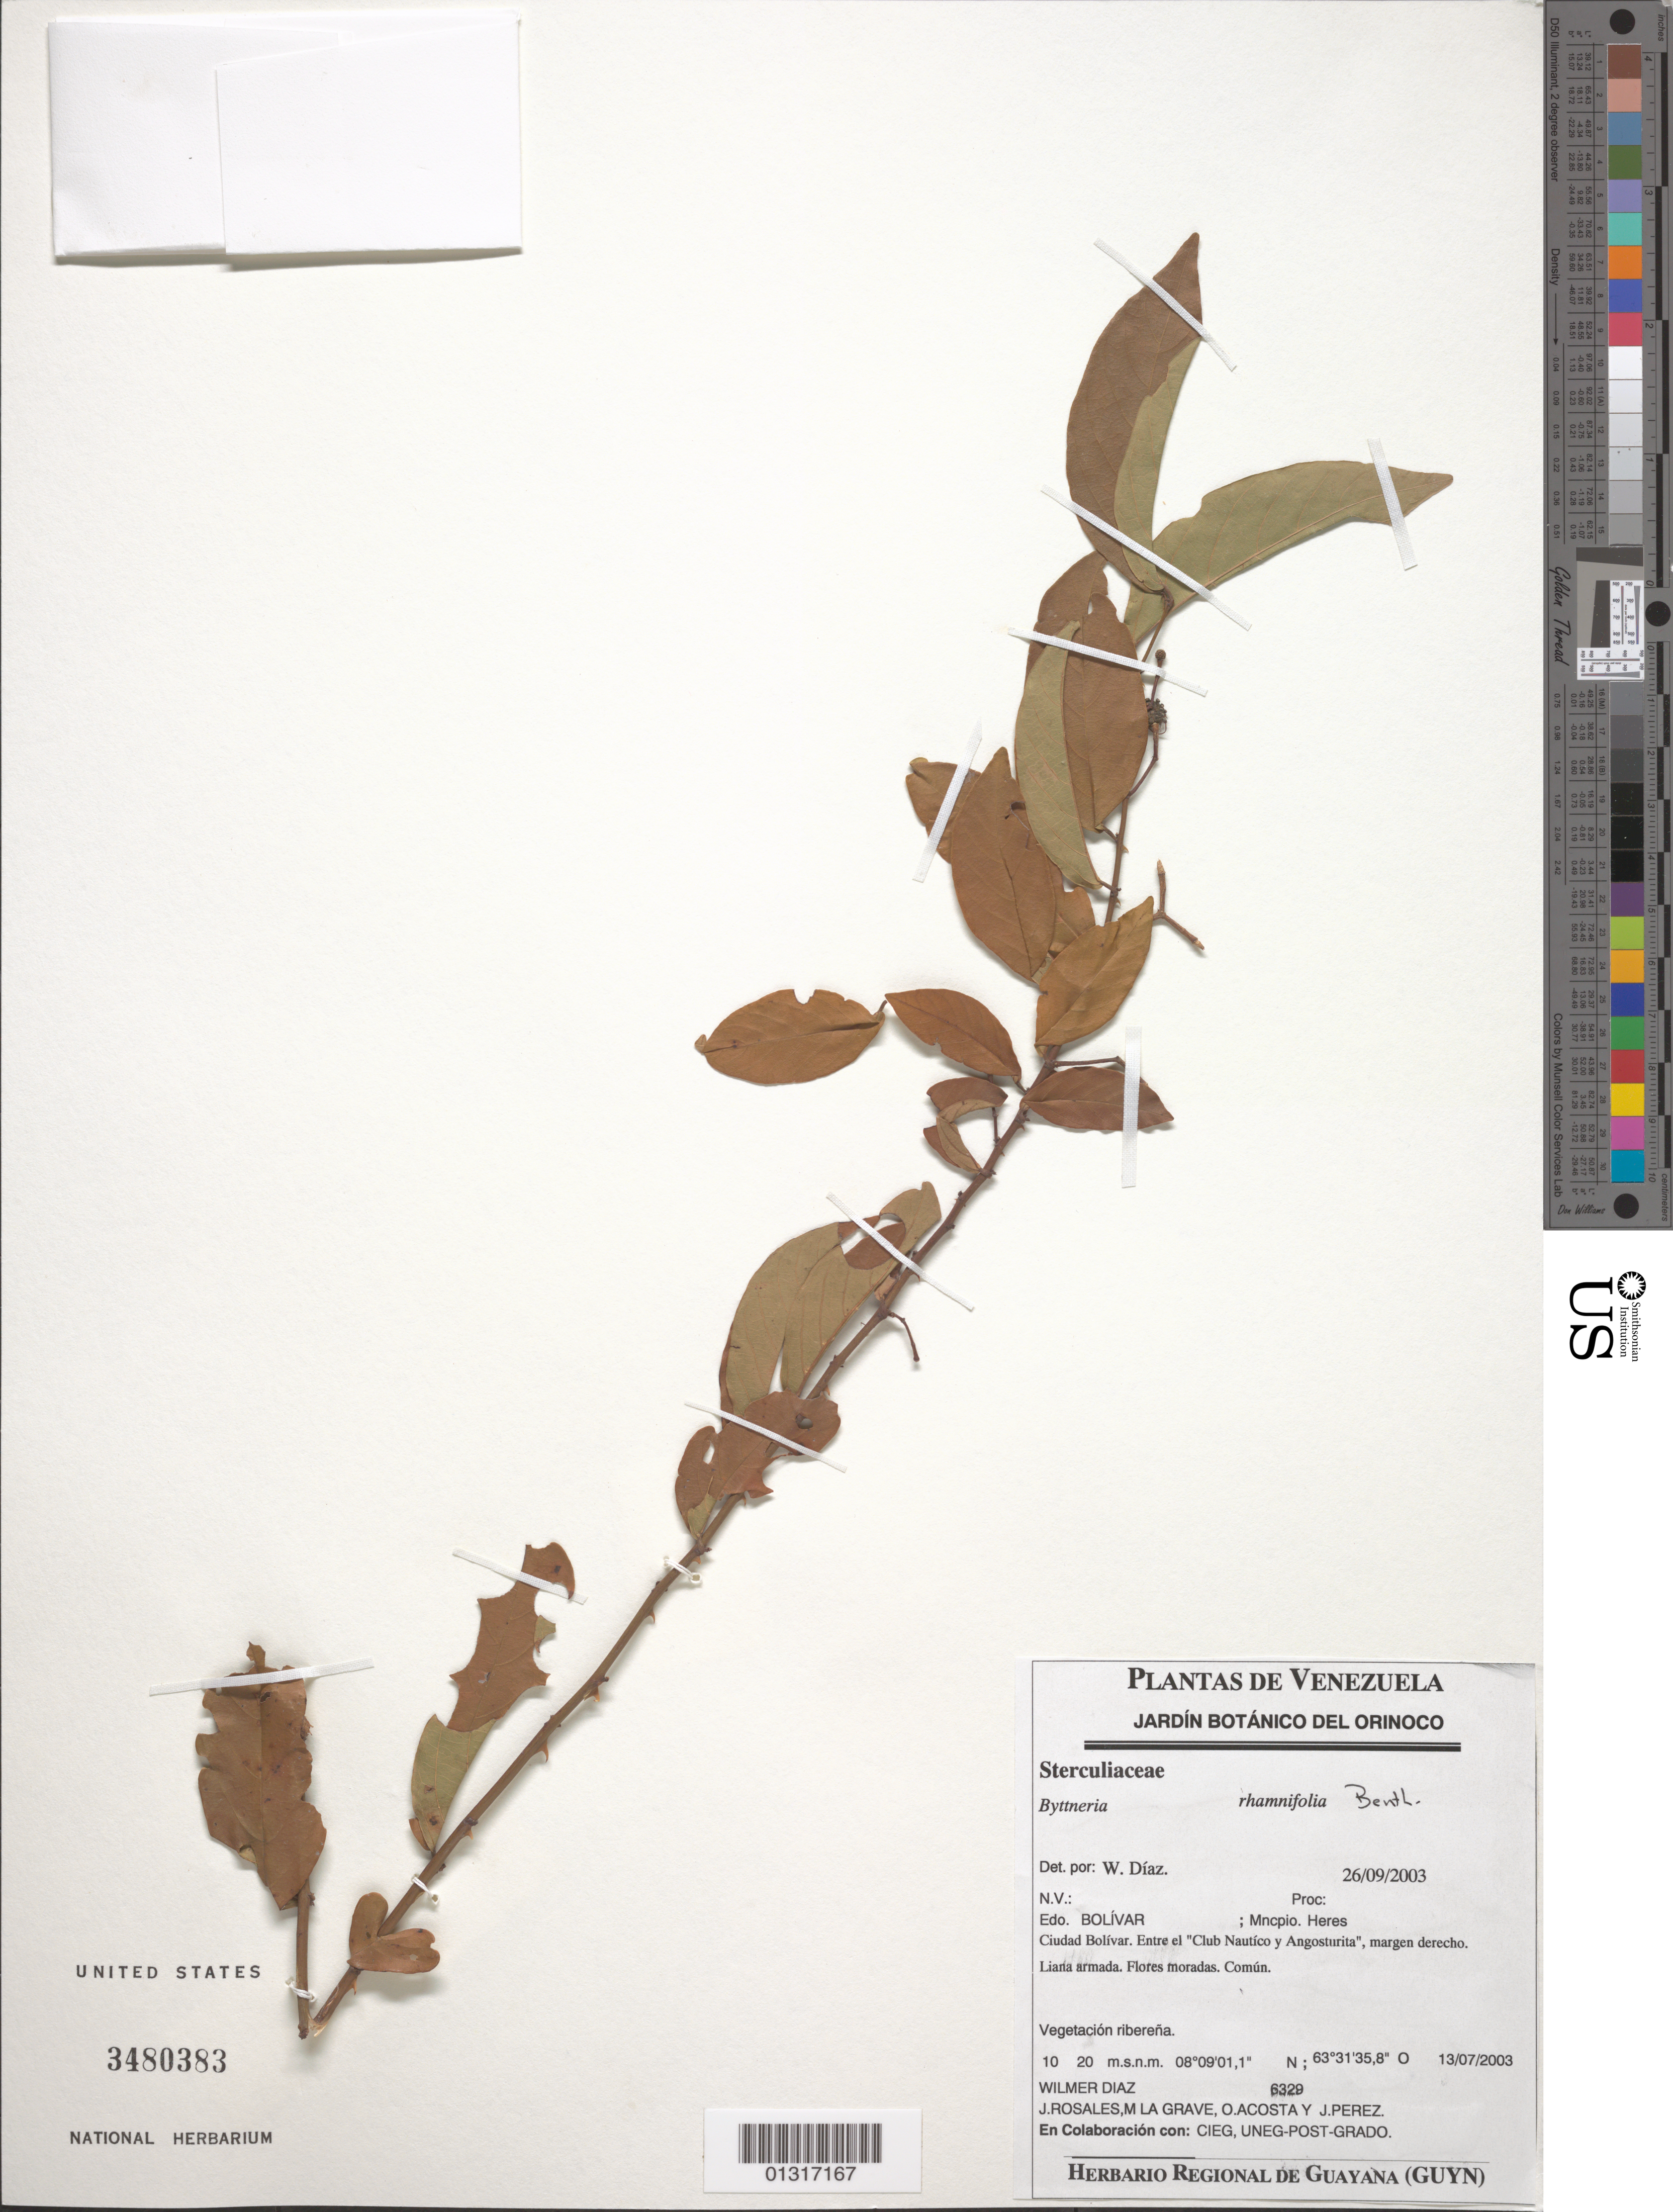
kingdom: Plantae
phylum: Tracheophyta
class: Magnoliopsida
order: Malvales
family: Malvaceae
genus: Byttneria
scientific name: Byttneria rhamnifolia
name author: Benth.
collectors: W. Díaz P., J. Rosales, M. La Grave, O. Acosta & J. Perez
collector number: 6329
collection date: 2003-07-13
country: Venezuela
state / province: Bolívar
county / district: Heres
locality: Cuidad Bolivar, Entre el "Club Nautico y Angosturita"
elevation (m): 10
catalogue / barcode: US 3480383